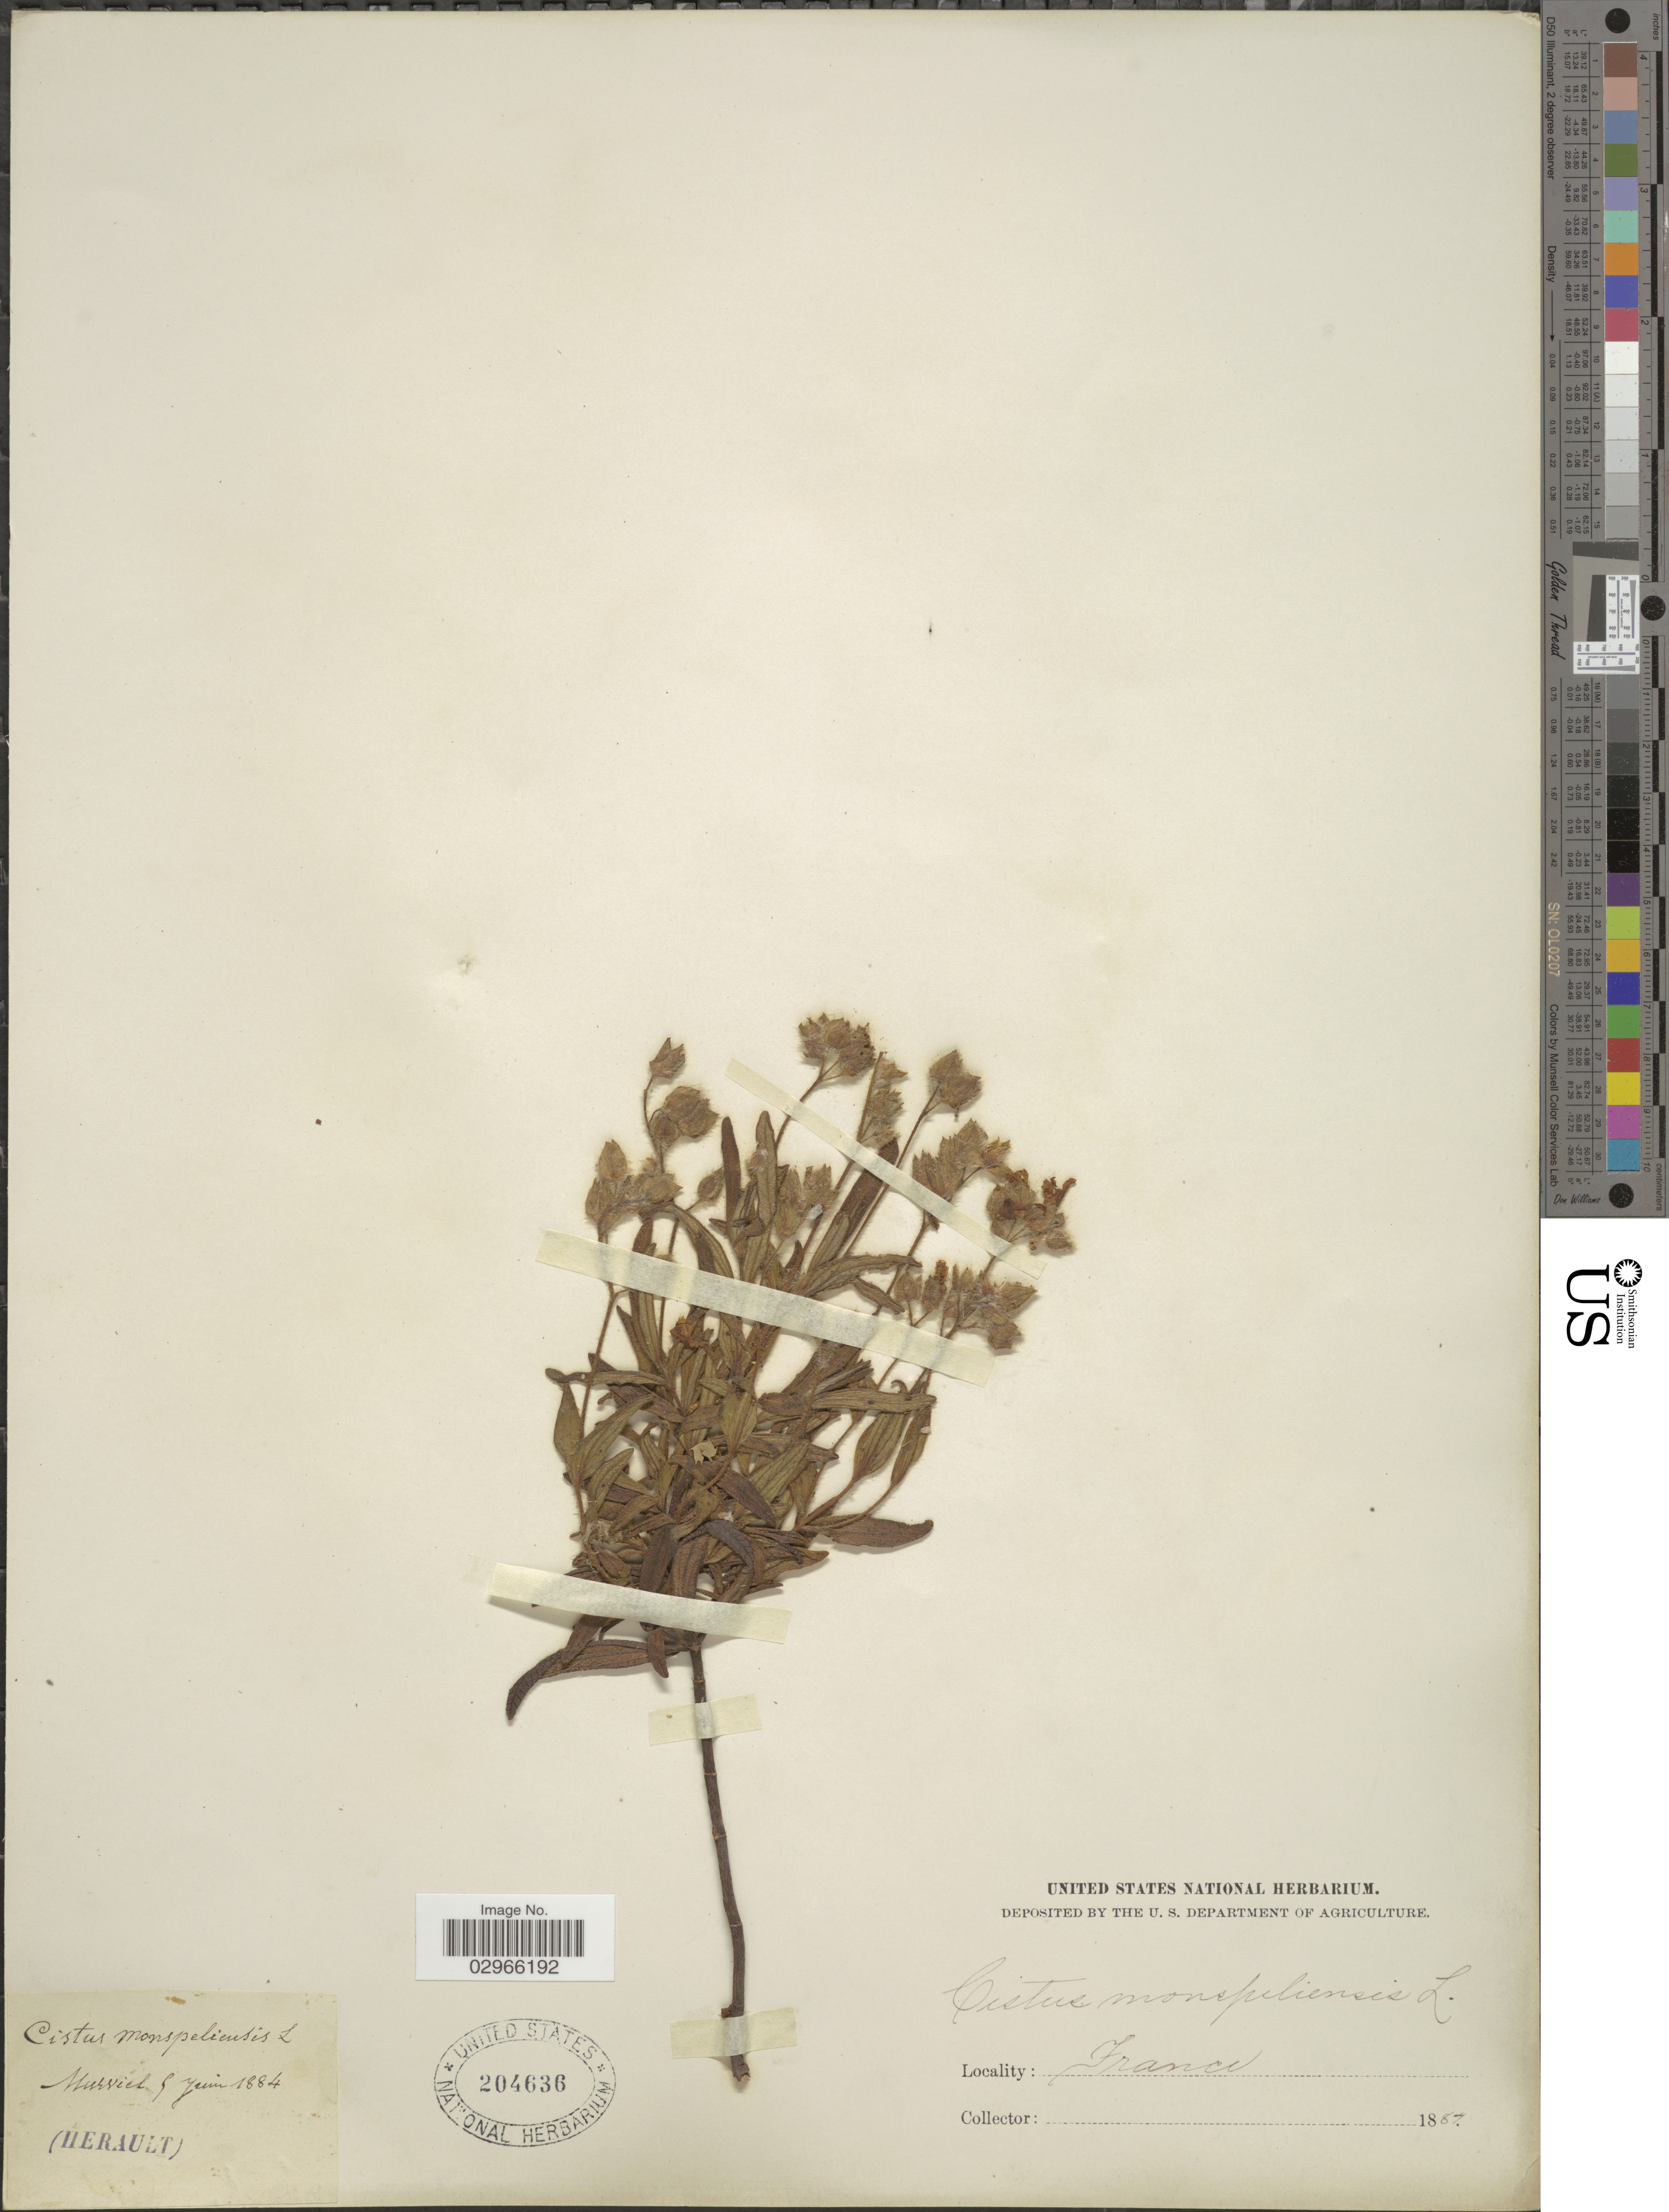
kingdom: Plantae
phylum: Tracheophyta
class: Magnoliopsida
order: Malvales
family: Cistaceae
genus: Cistus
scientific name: Cistus monspeliensis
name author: L.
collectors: ex herb. United States National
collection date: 1884-06-05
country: France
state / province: Occitanie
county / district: Hérault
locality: Murviel. (Herault).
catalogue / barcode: US 204636